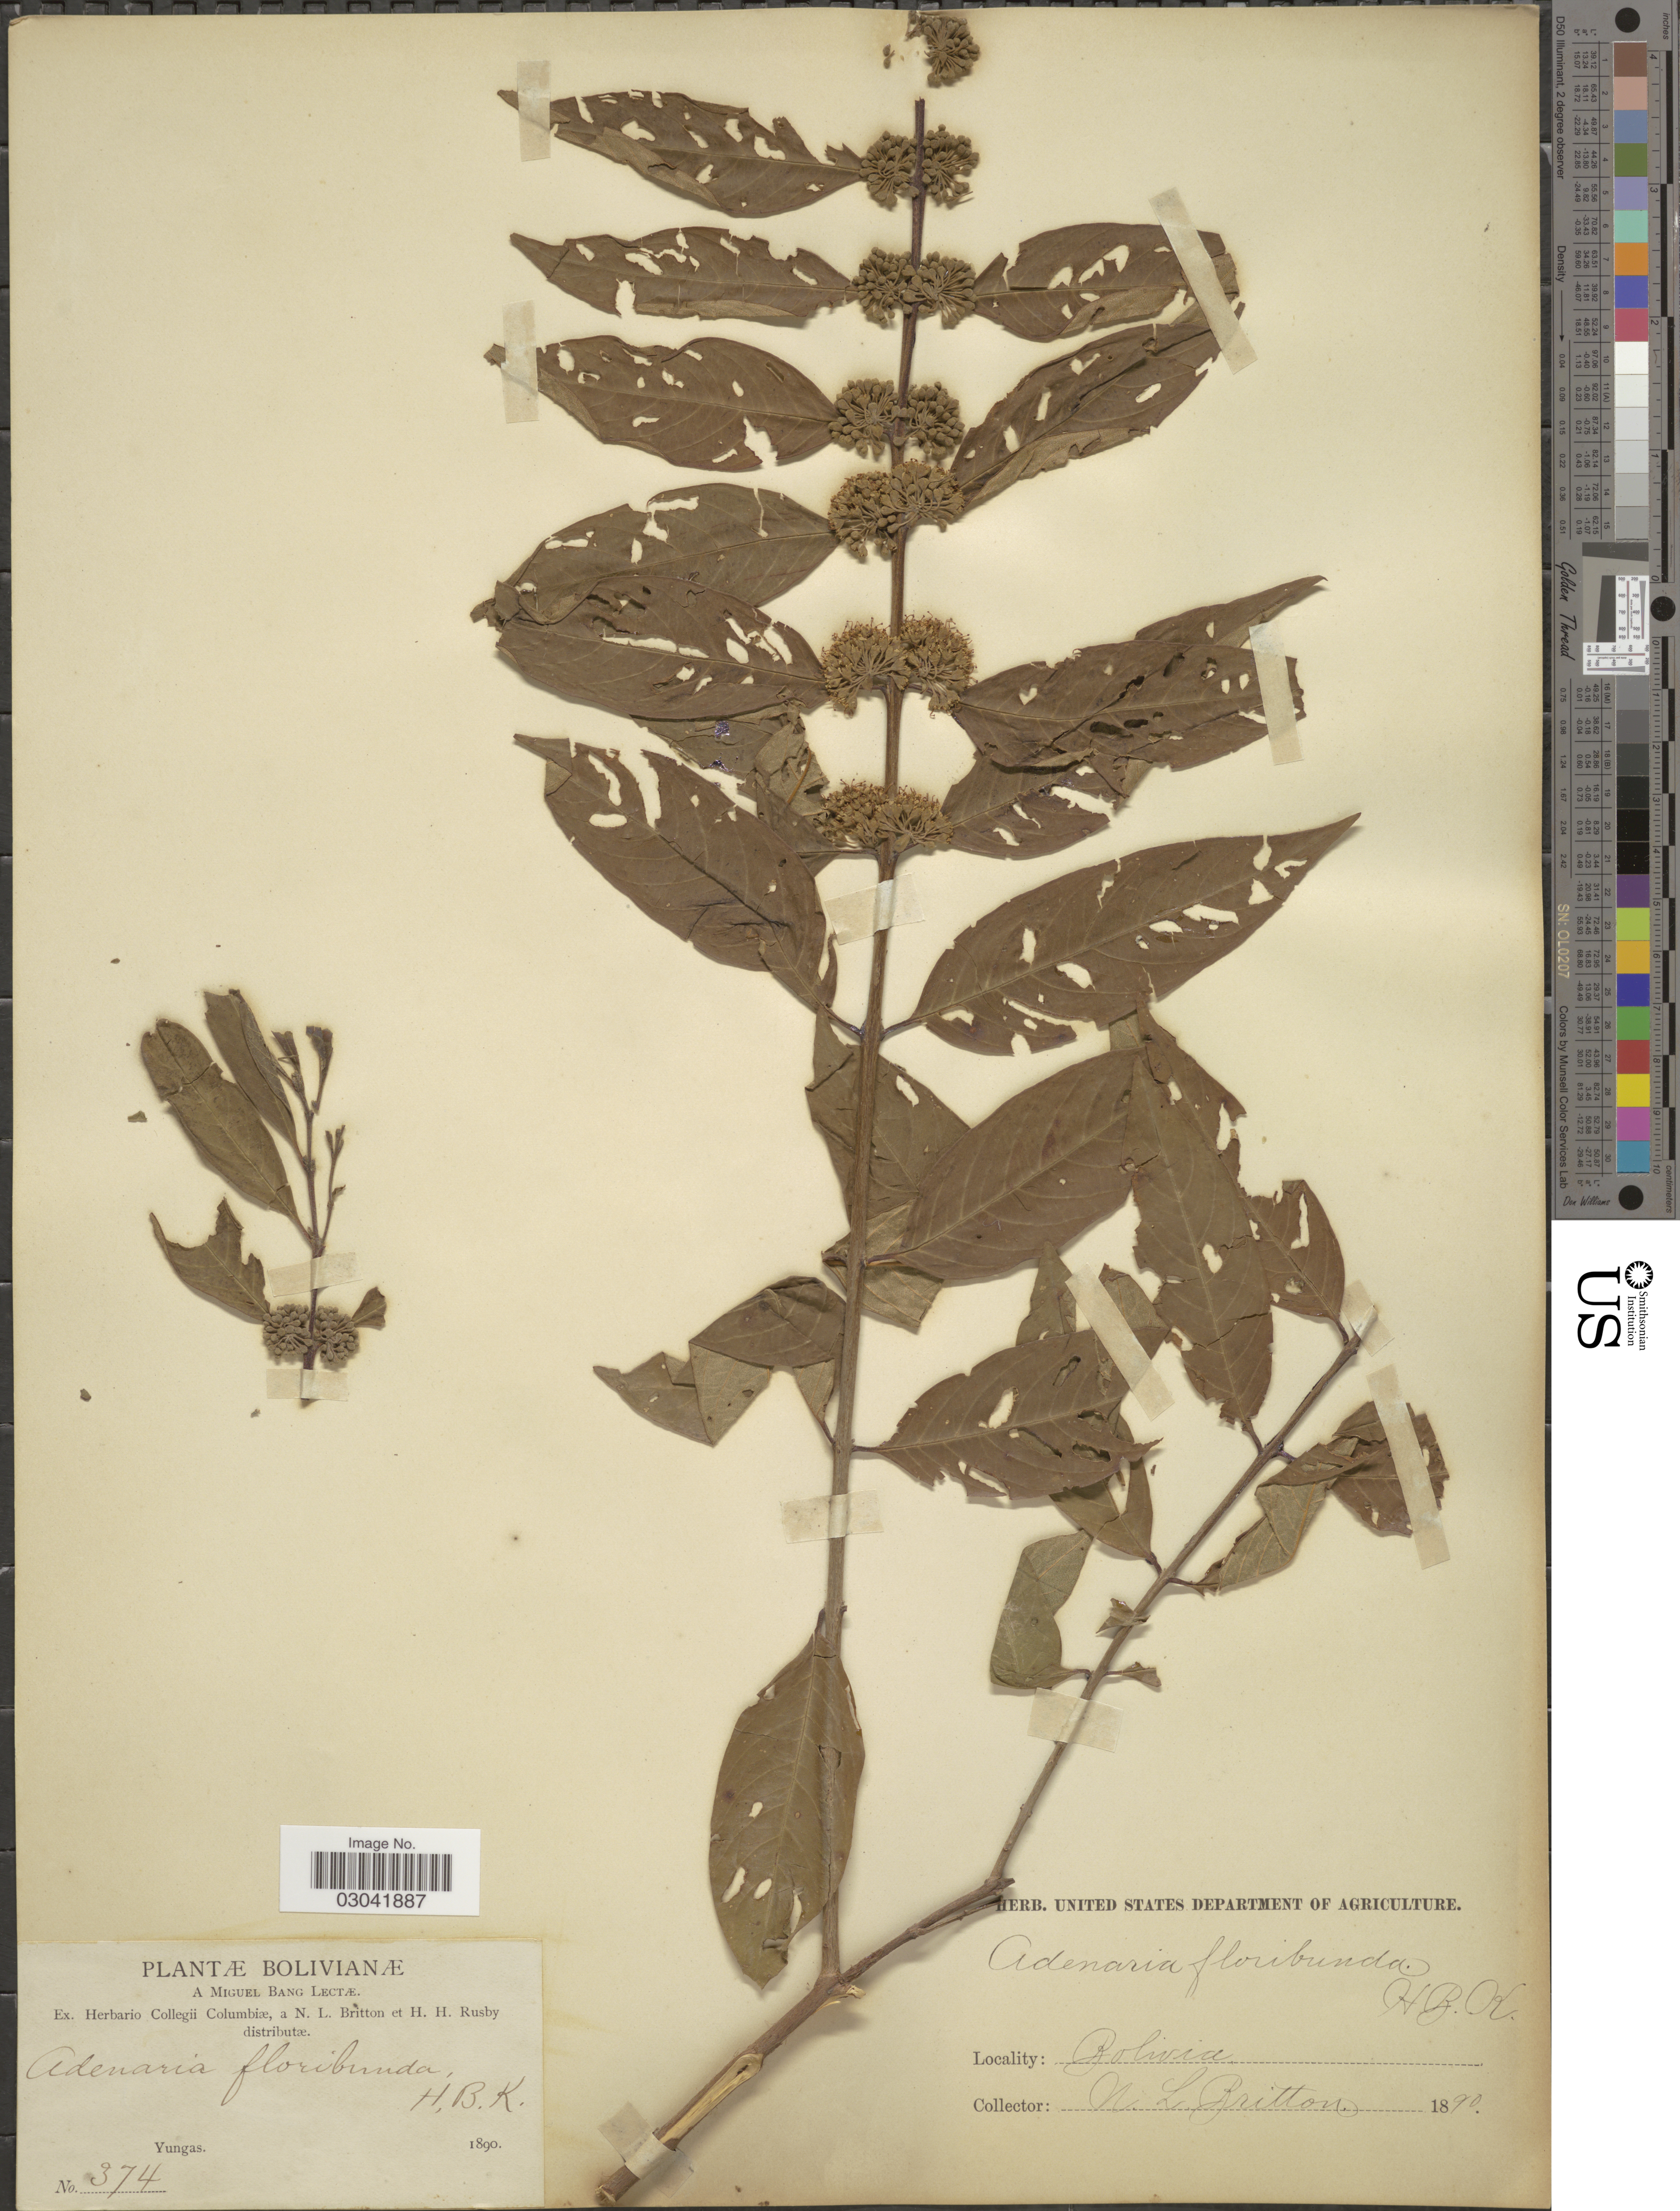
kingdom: Plantae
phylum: Tracheophyta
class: Magnoliopsida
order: Myrtales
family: Lythraceae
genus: Adenaria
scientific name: Adenaria floribunda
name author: Kunth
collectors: M. Bang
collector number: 374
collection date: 1890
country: Bolivia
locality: Yungas.